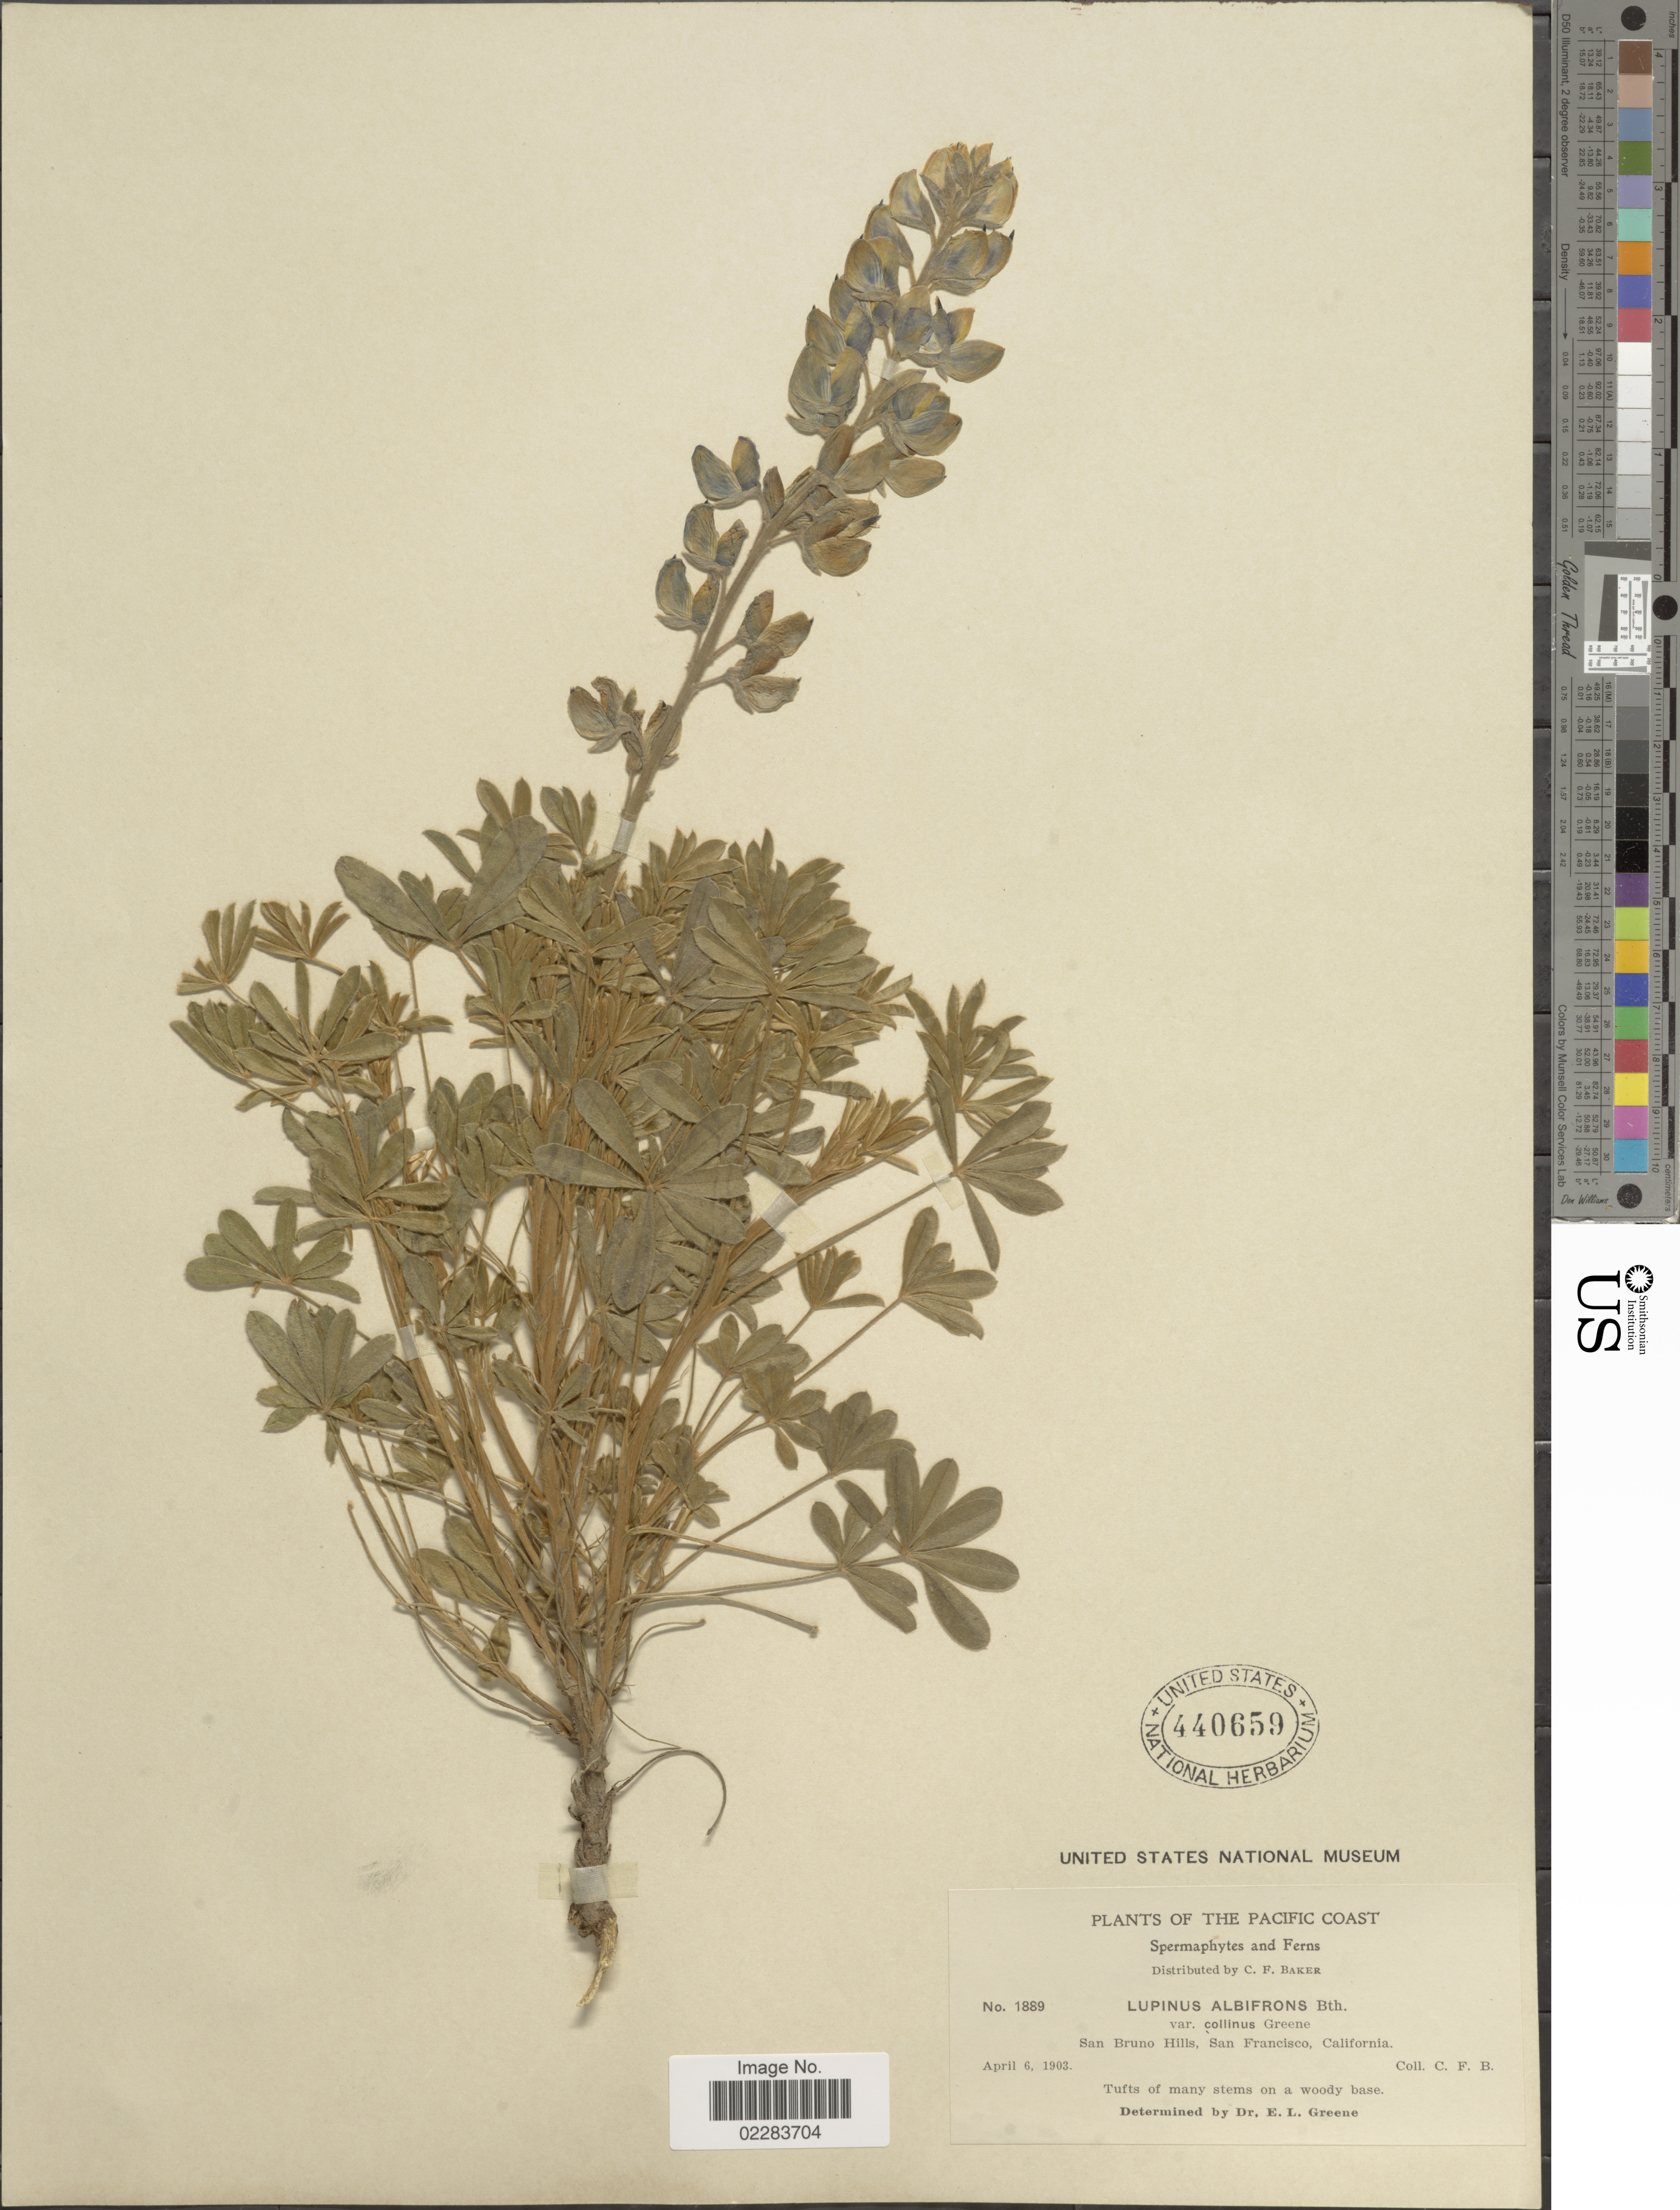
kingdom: Plantae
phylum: Tracheophyta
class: Magnoliopsida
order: Fabales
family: Fabaceae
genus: Lupinus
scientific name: Lupinus albifrons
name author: Benth.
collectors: C. F. Baker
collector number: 1889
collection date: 1903-04-06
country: United States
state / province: California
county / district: San Francisco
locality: Pacific Coast. San Bruno Hills, San Francisco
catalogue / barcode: US 440659